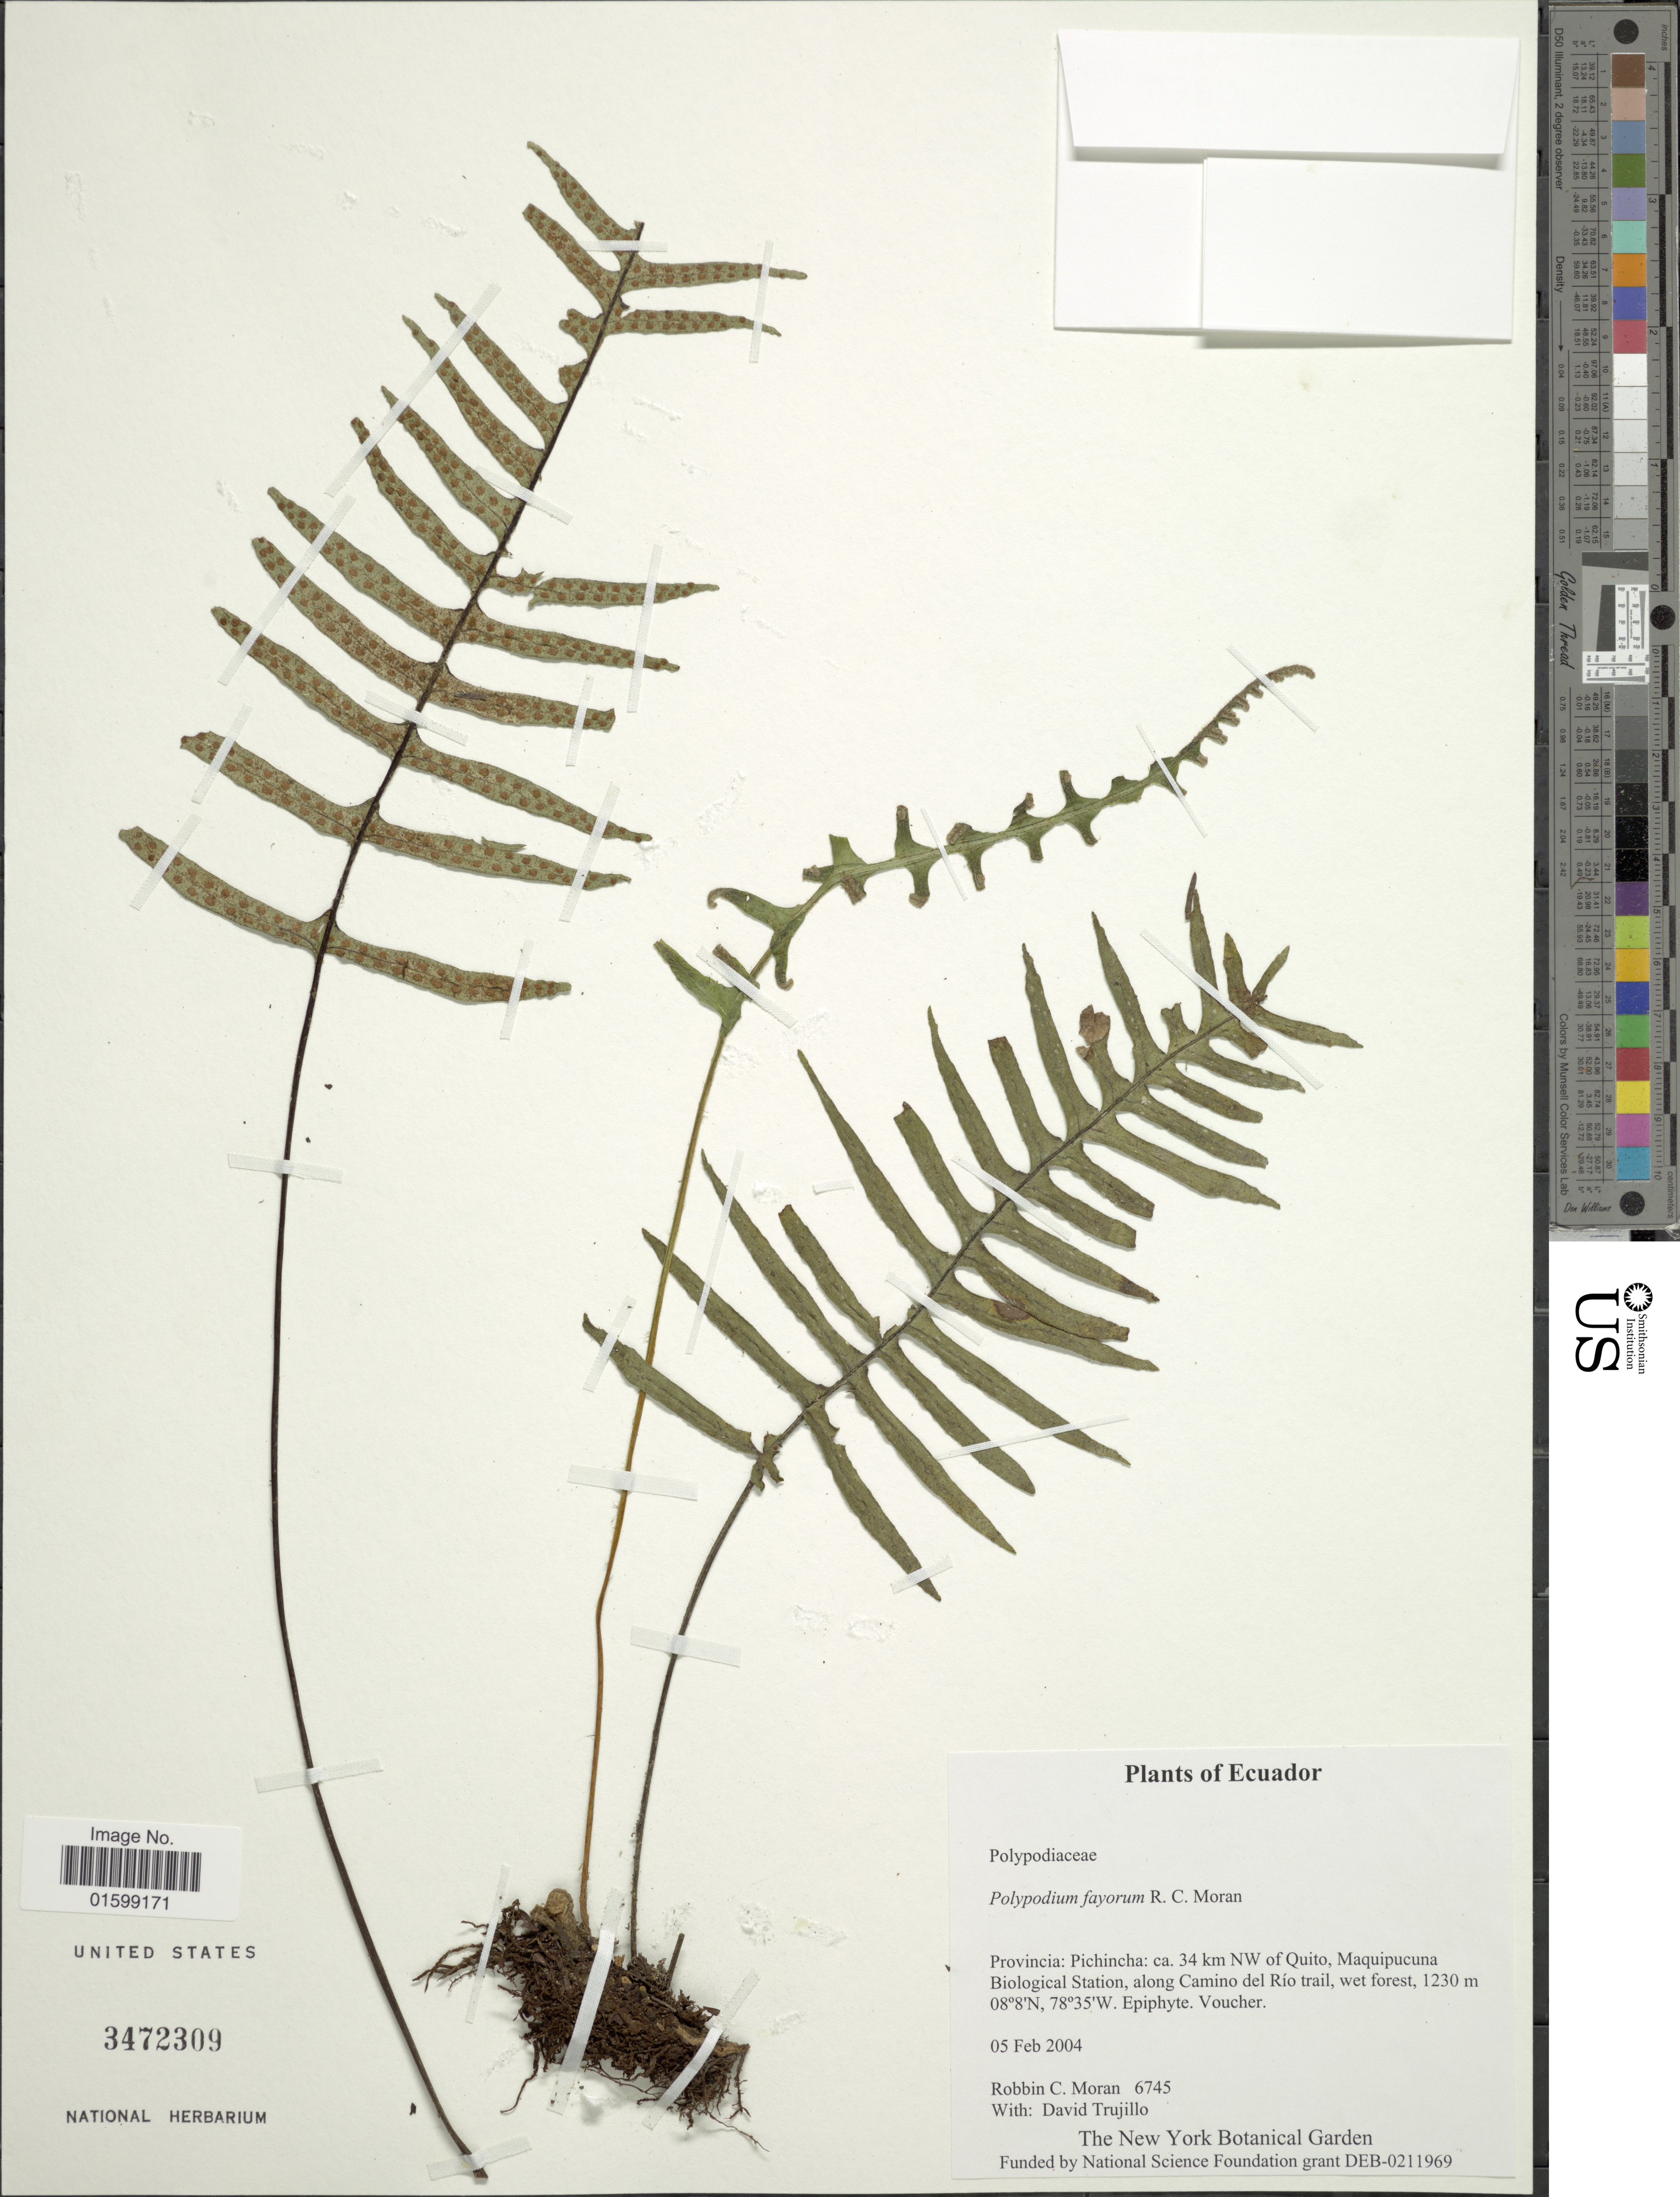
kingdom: Plantae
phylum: Tracheophyta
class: Polypodiopsida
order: Polypodiales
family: Polypodiaceae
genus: Pleopeltis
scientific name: Pleopeltis fayorum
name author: R.C. Moran & B. Øllg.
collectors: R. C. Moran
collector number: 6745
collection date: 2004-02-05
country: Ecuador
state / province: Pichincha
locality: Ca. 34 km NW of Quito, Maquipucuna Biological Station, along Camino del Río trail, wet forest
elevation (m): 1230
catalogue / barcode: US 3472309